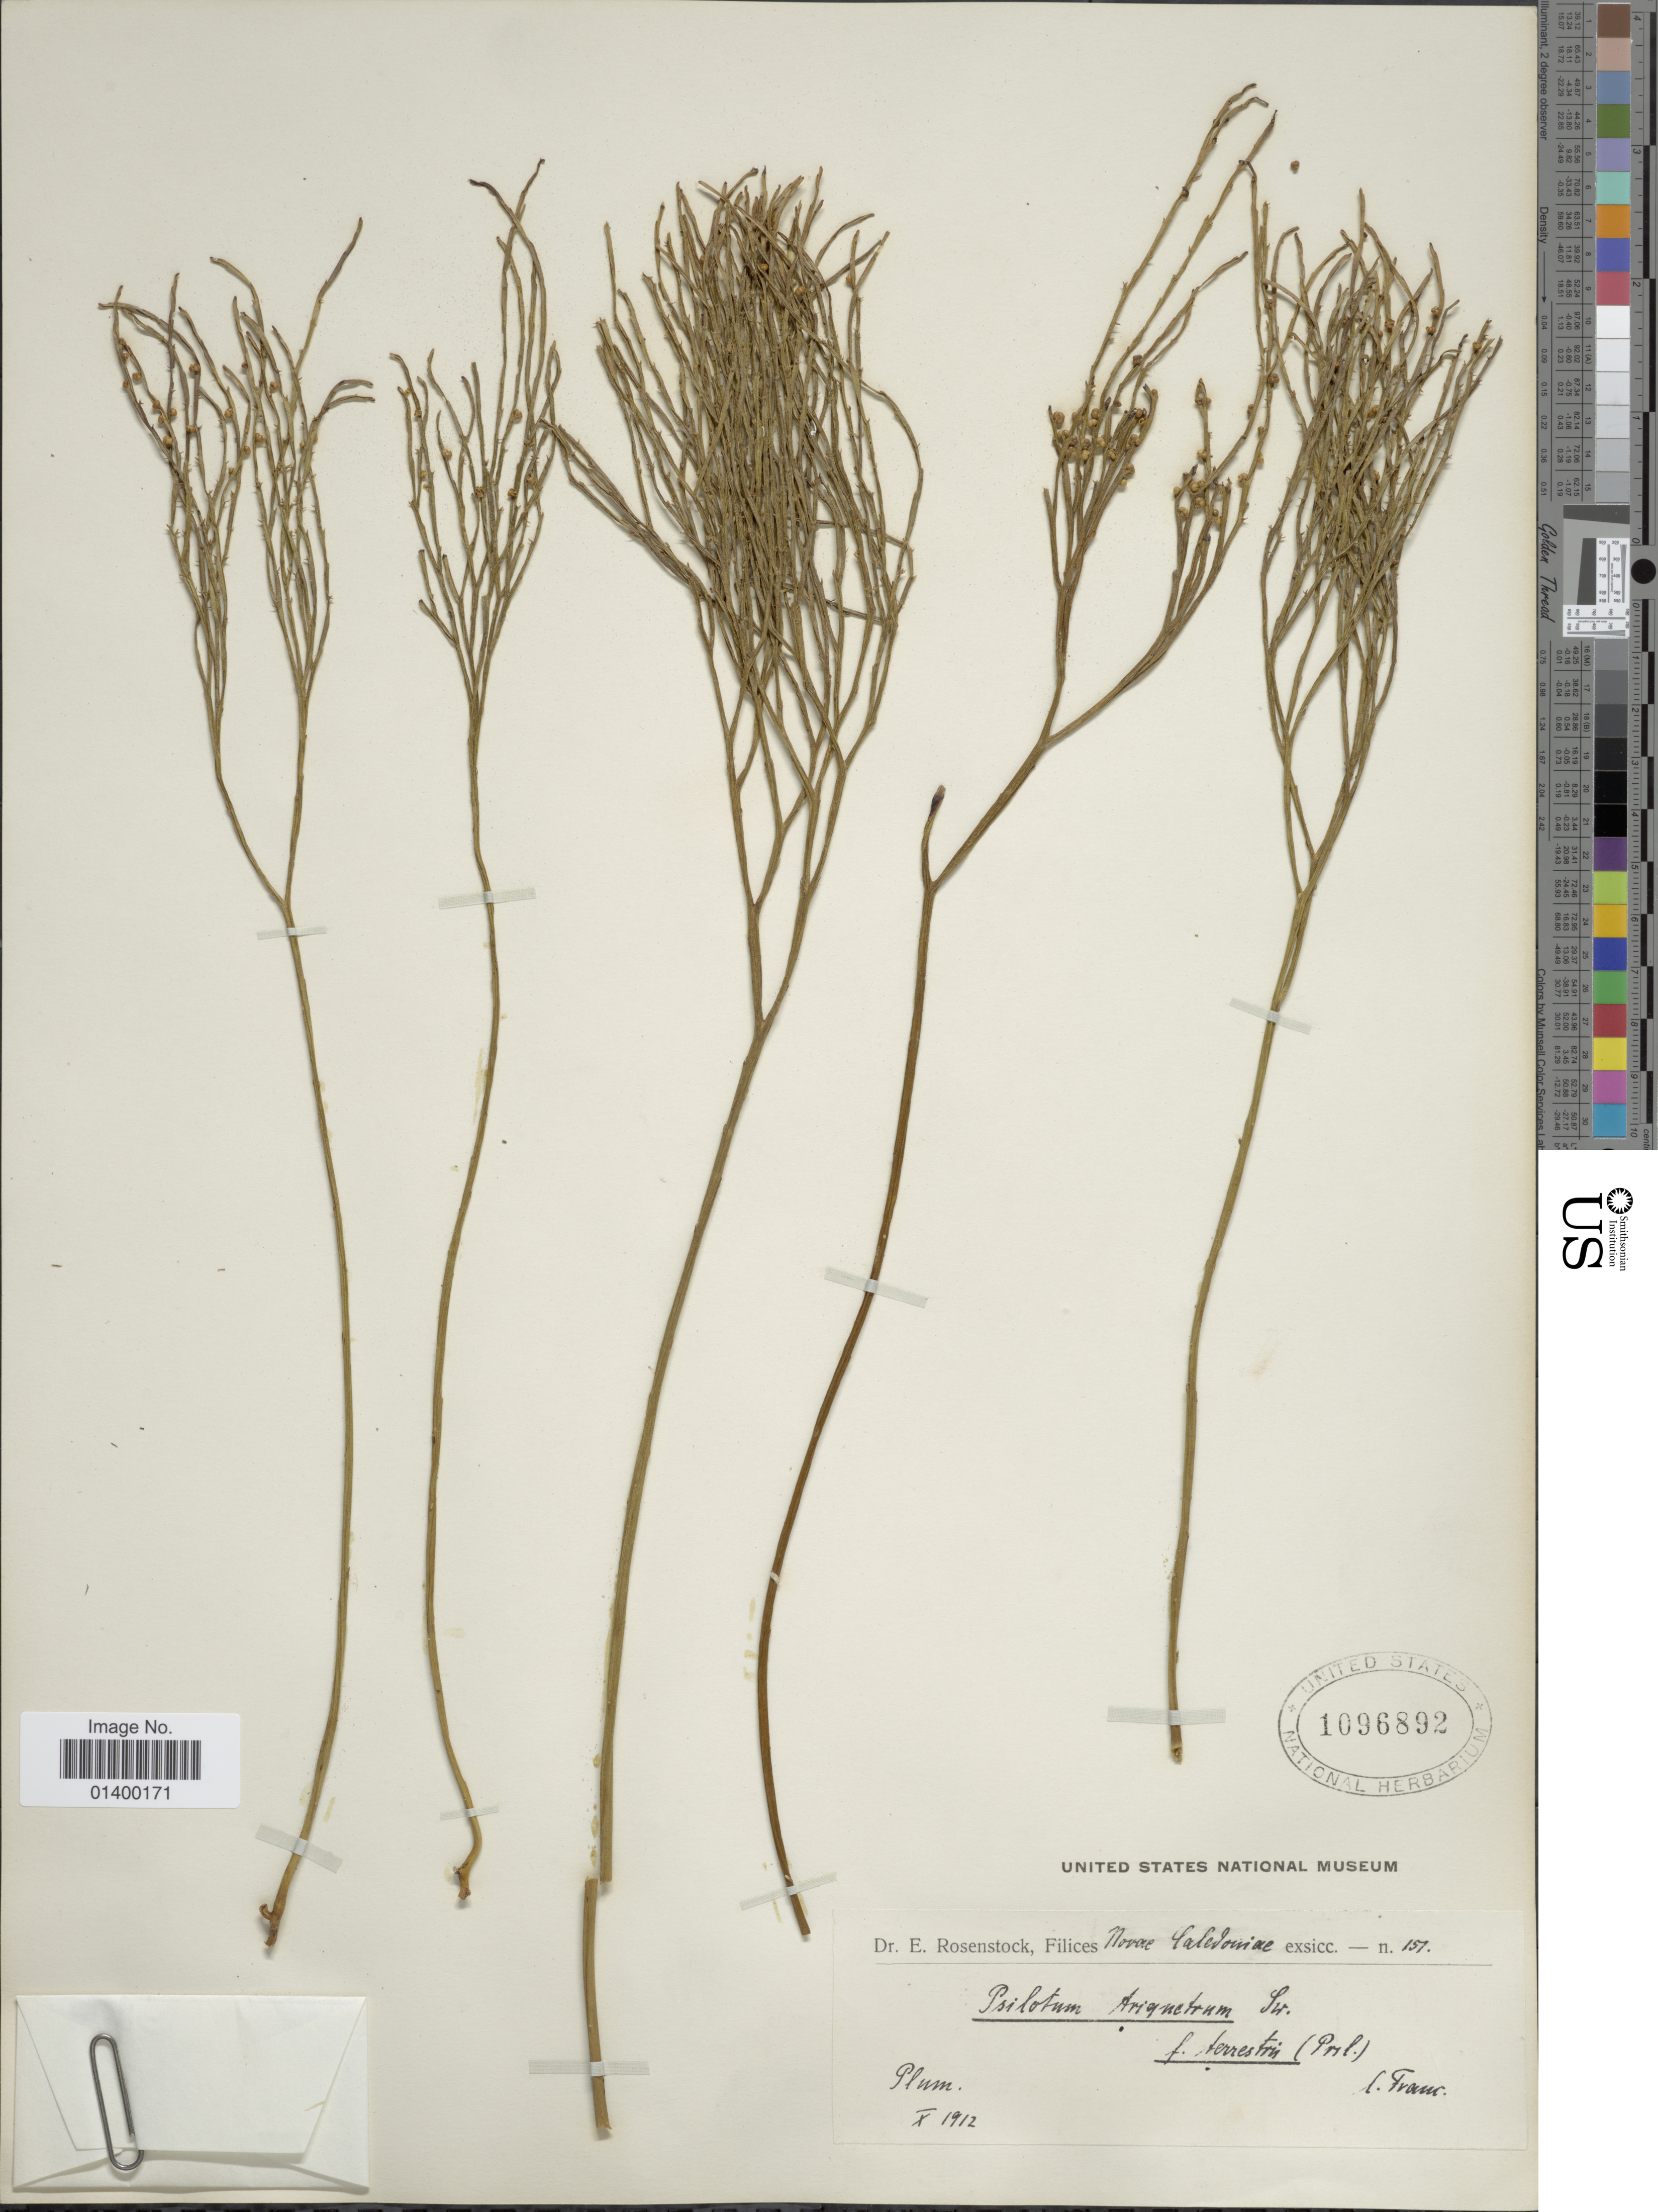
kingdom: Plantae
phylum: Tracheophyta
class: Polypodiopsida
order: Psilotales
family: Psilotaceae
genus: Psilotum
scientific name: Psilotum nudum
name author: (L.) P. Beauv.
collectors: Franc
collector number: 151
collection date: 1912-10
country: New Caledonia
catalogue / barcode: US 1096892